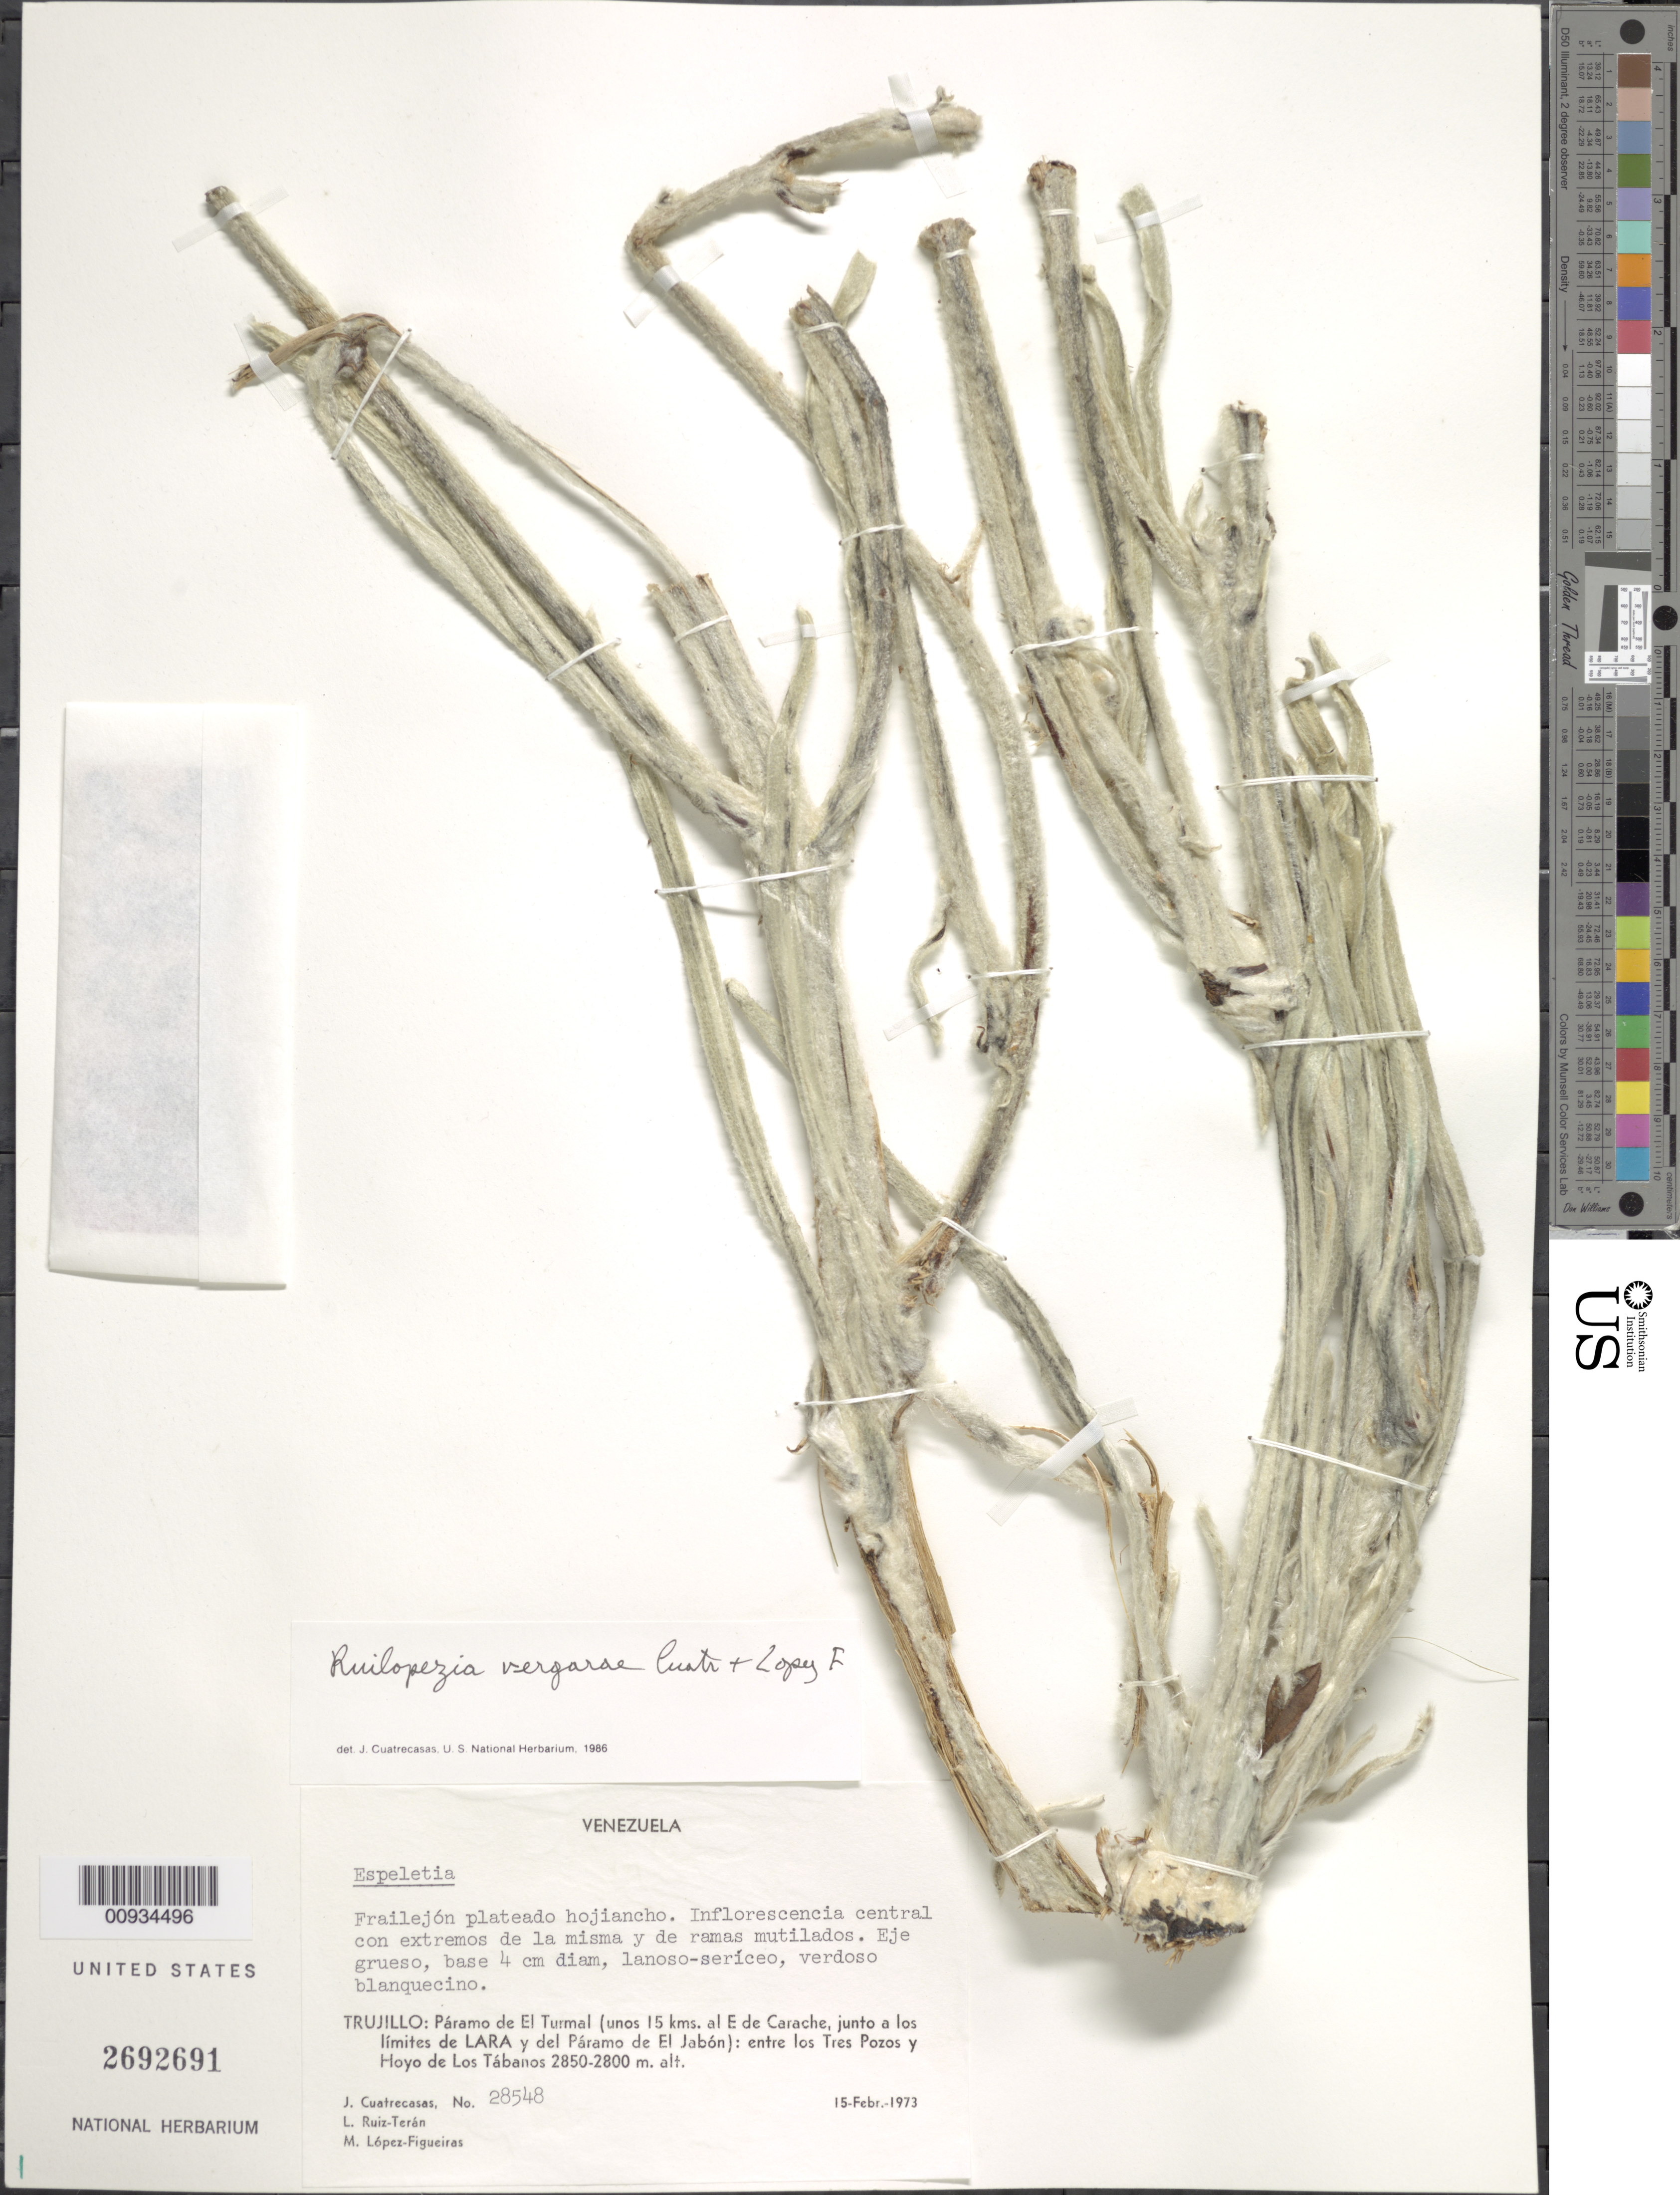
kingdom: Plantae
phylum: Tracheophyta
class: Magnoliopsida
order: Asterales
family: Asteraceae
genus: Ruilopezia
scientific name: Ruilopezia vergarae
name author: Cuatrec. & López Fig.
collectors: J. Cuatrecasas, L. E. Ruíz-Terán & M. López Figueiras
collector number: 28548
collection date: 1973-02-15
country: Venezuela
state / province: Trujillo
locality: Paramo de El Turmal (unos 15 kms al E de Carache, junto a los limites de Lara y del Paramo de El Jabon), entre los Tres Pozos y Hoyo de Los Tabanos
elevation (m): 2800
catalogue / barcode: US 2692691